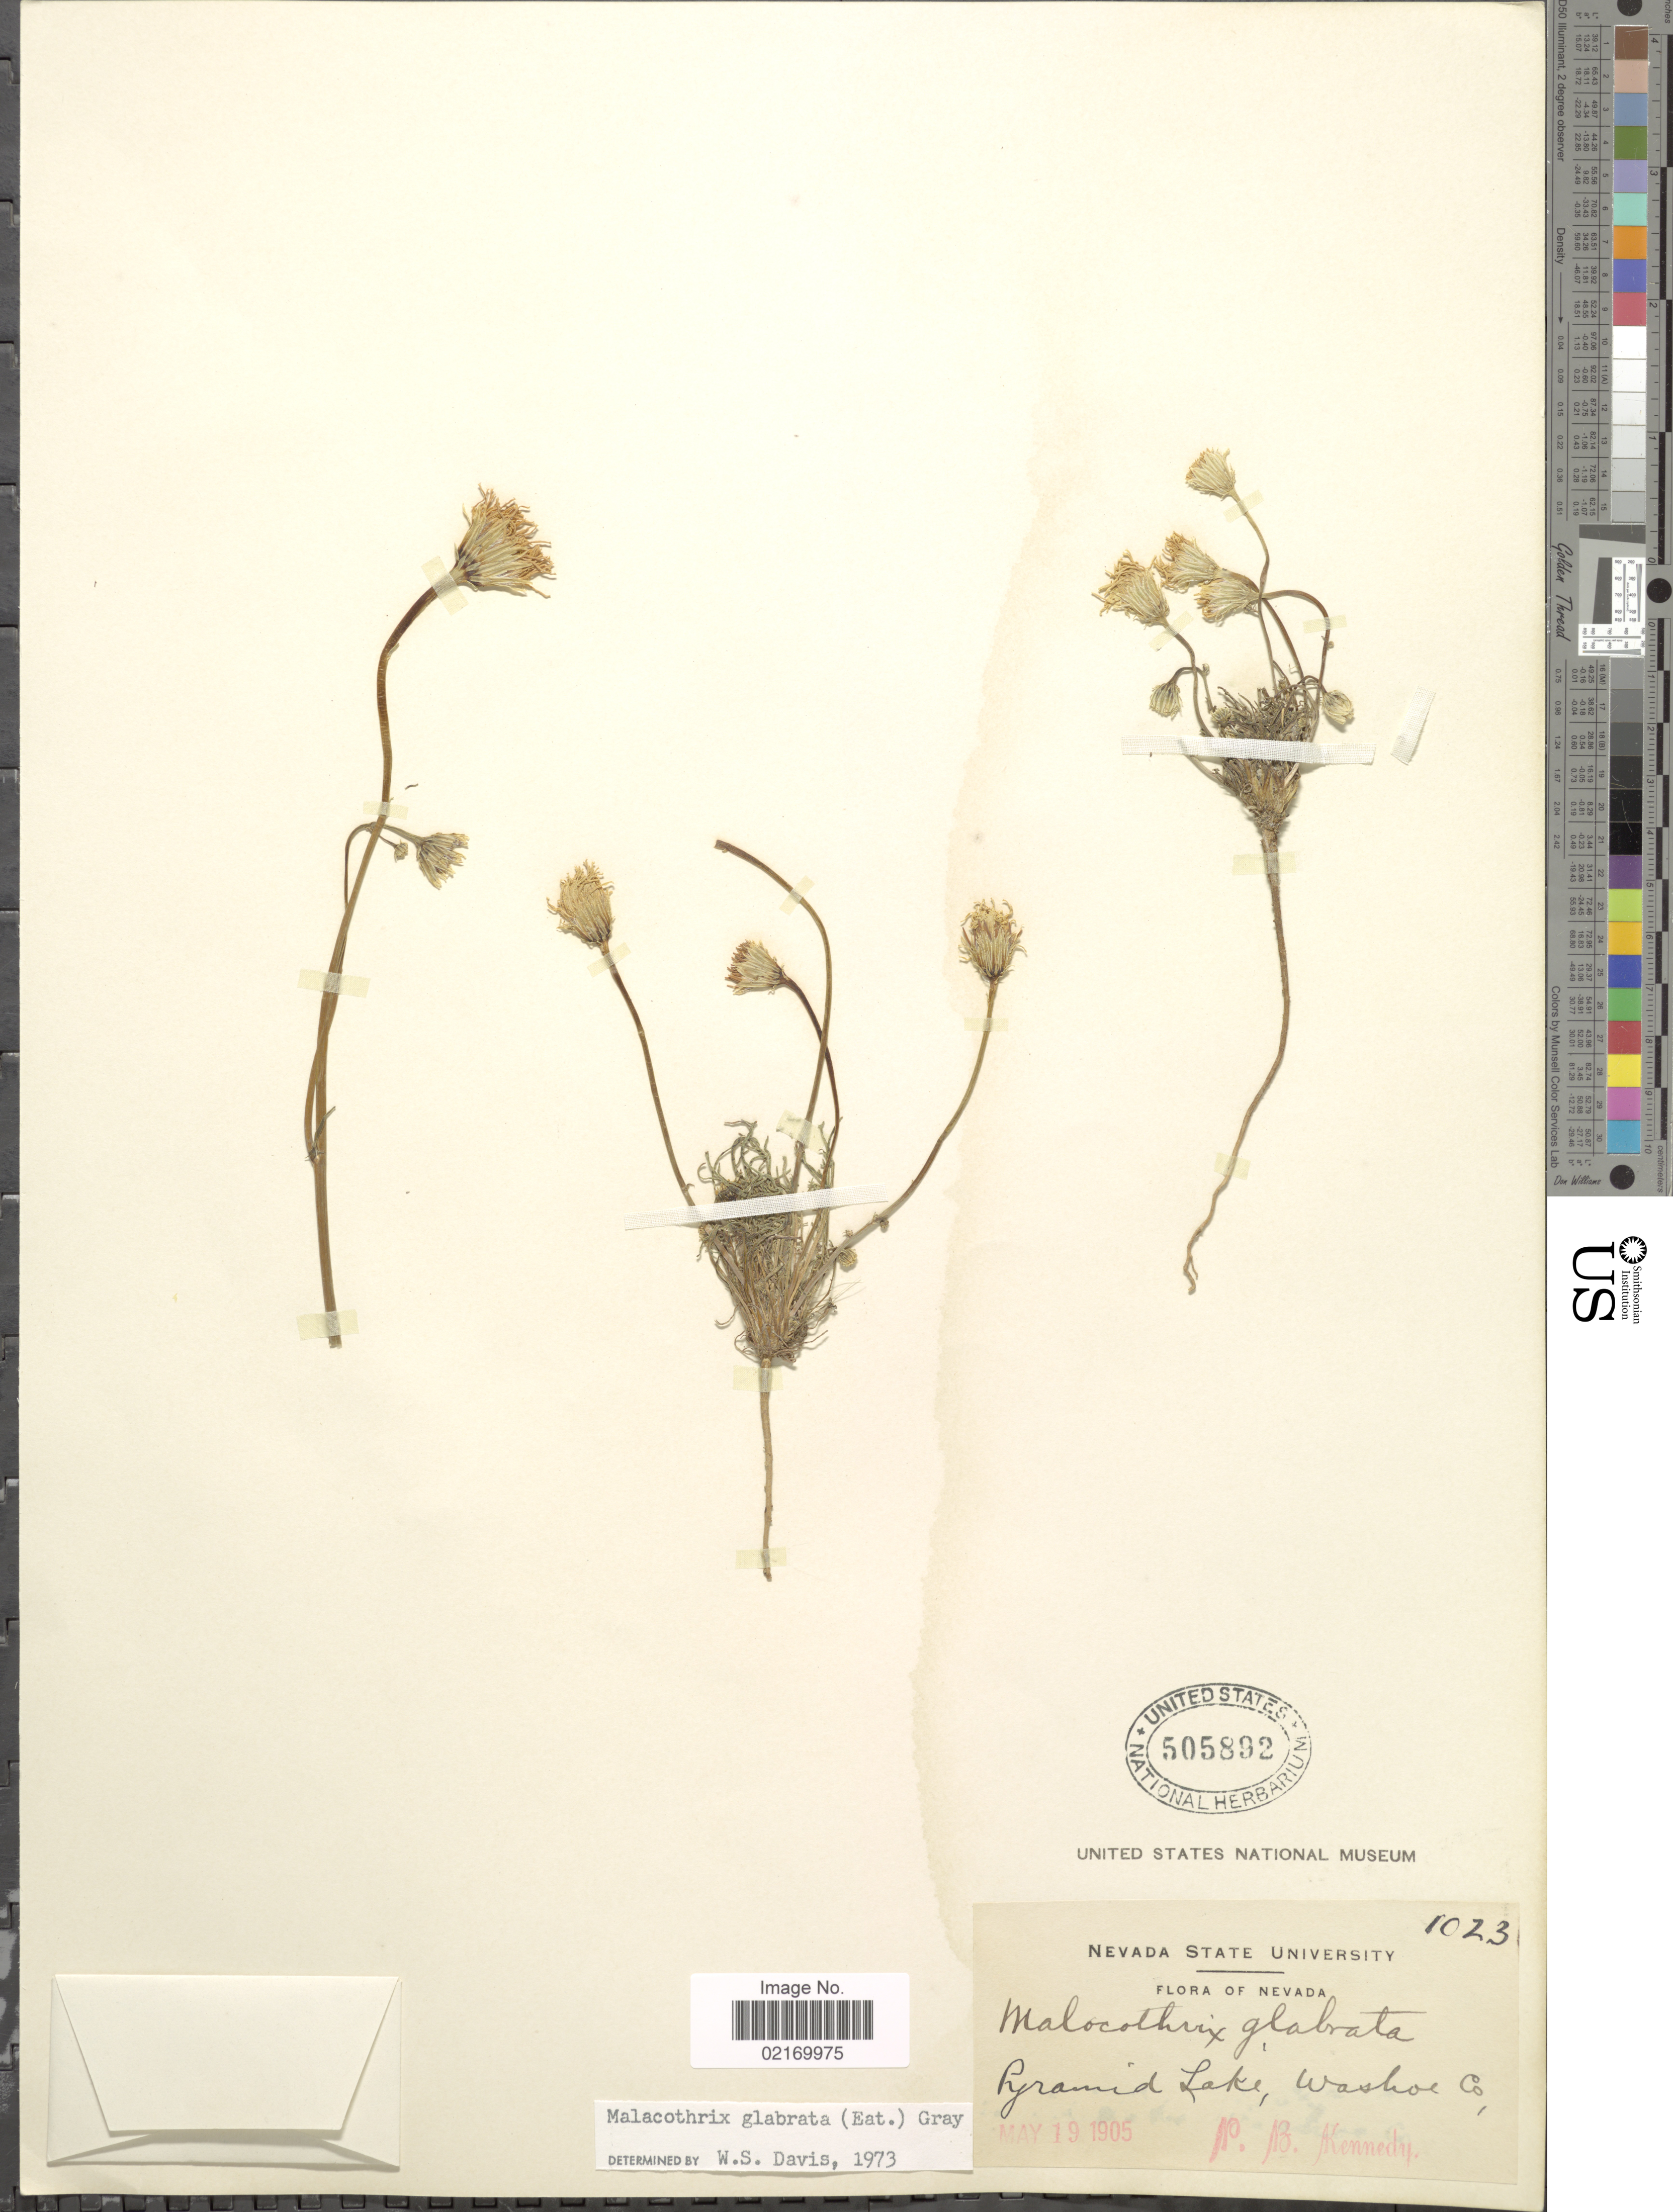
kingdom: Plantae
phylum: Tracheophyta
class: Magnoliopsida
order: Asterales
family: Asteraceae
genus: Malacothrix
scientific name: Malacothrix glabrata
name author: (A. Gray ex D.C. Eaton) A. Gray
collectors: P. B. Kennedy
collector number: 1023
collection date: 1905-05-19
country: United States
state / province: Nevada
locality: Pyramid Lake, Washoe Co.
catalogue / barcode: US 505892